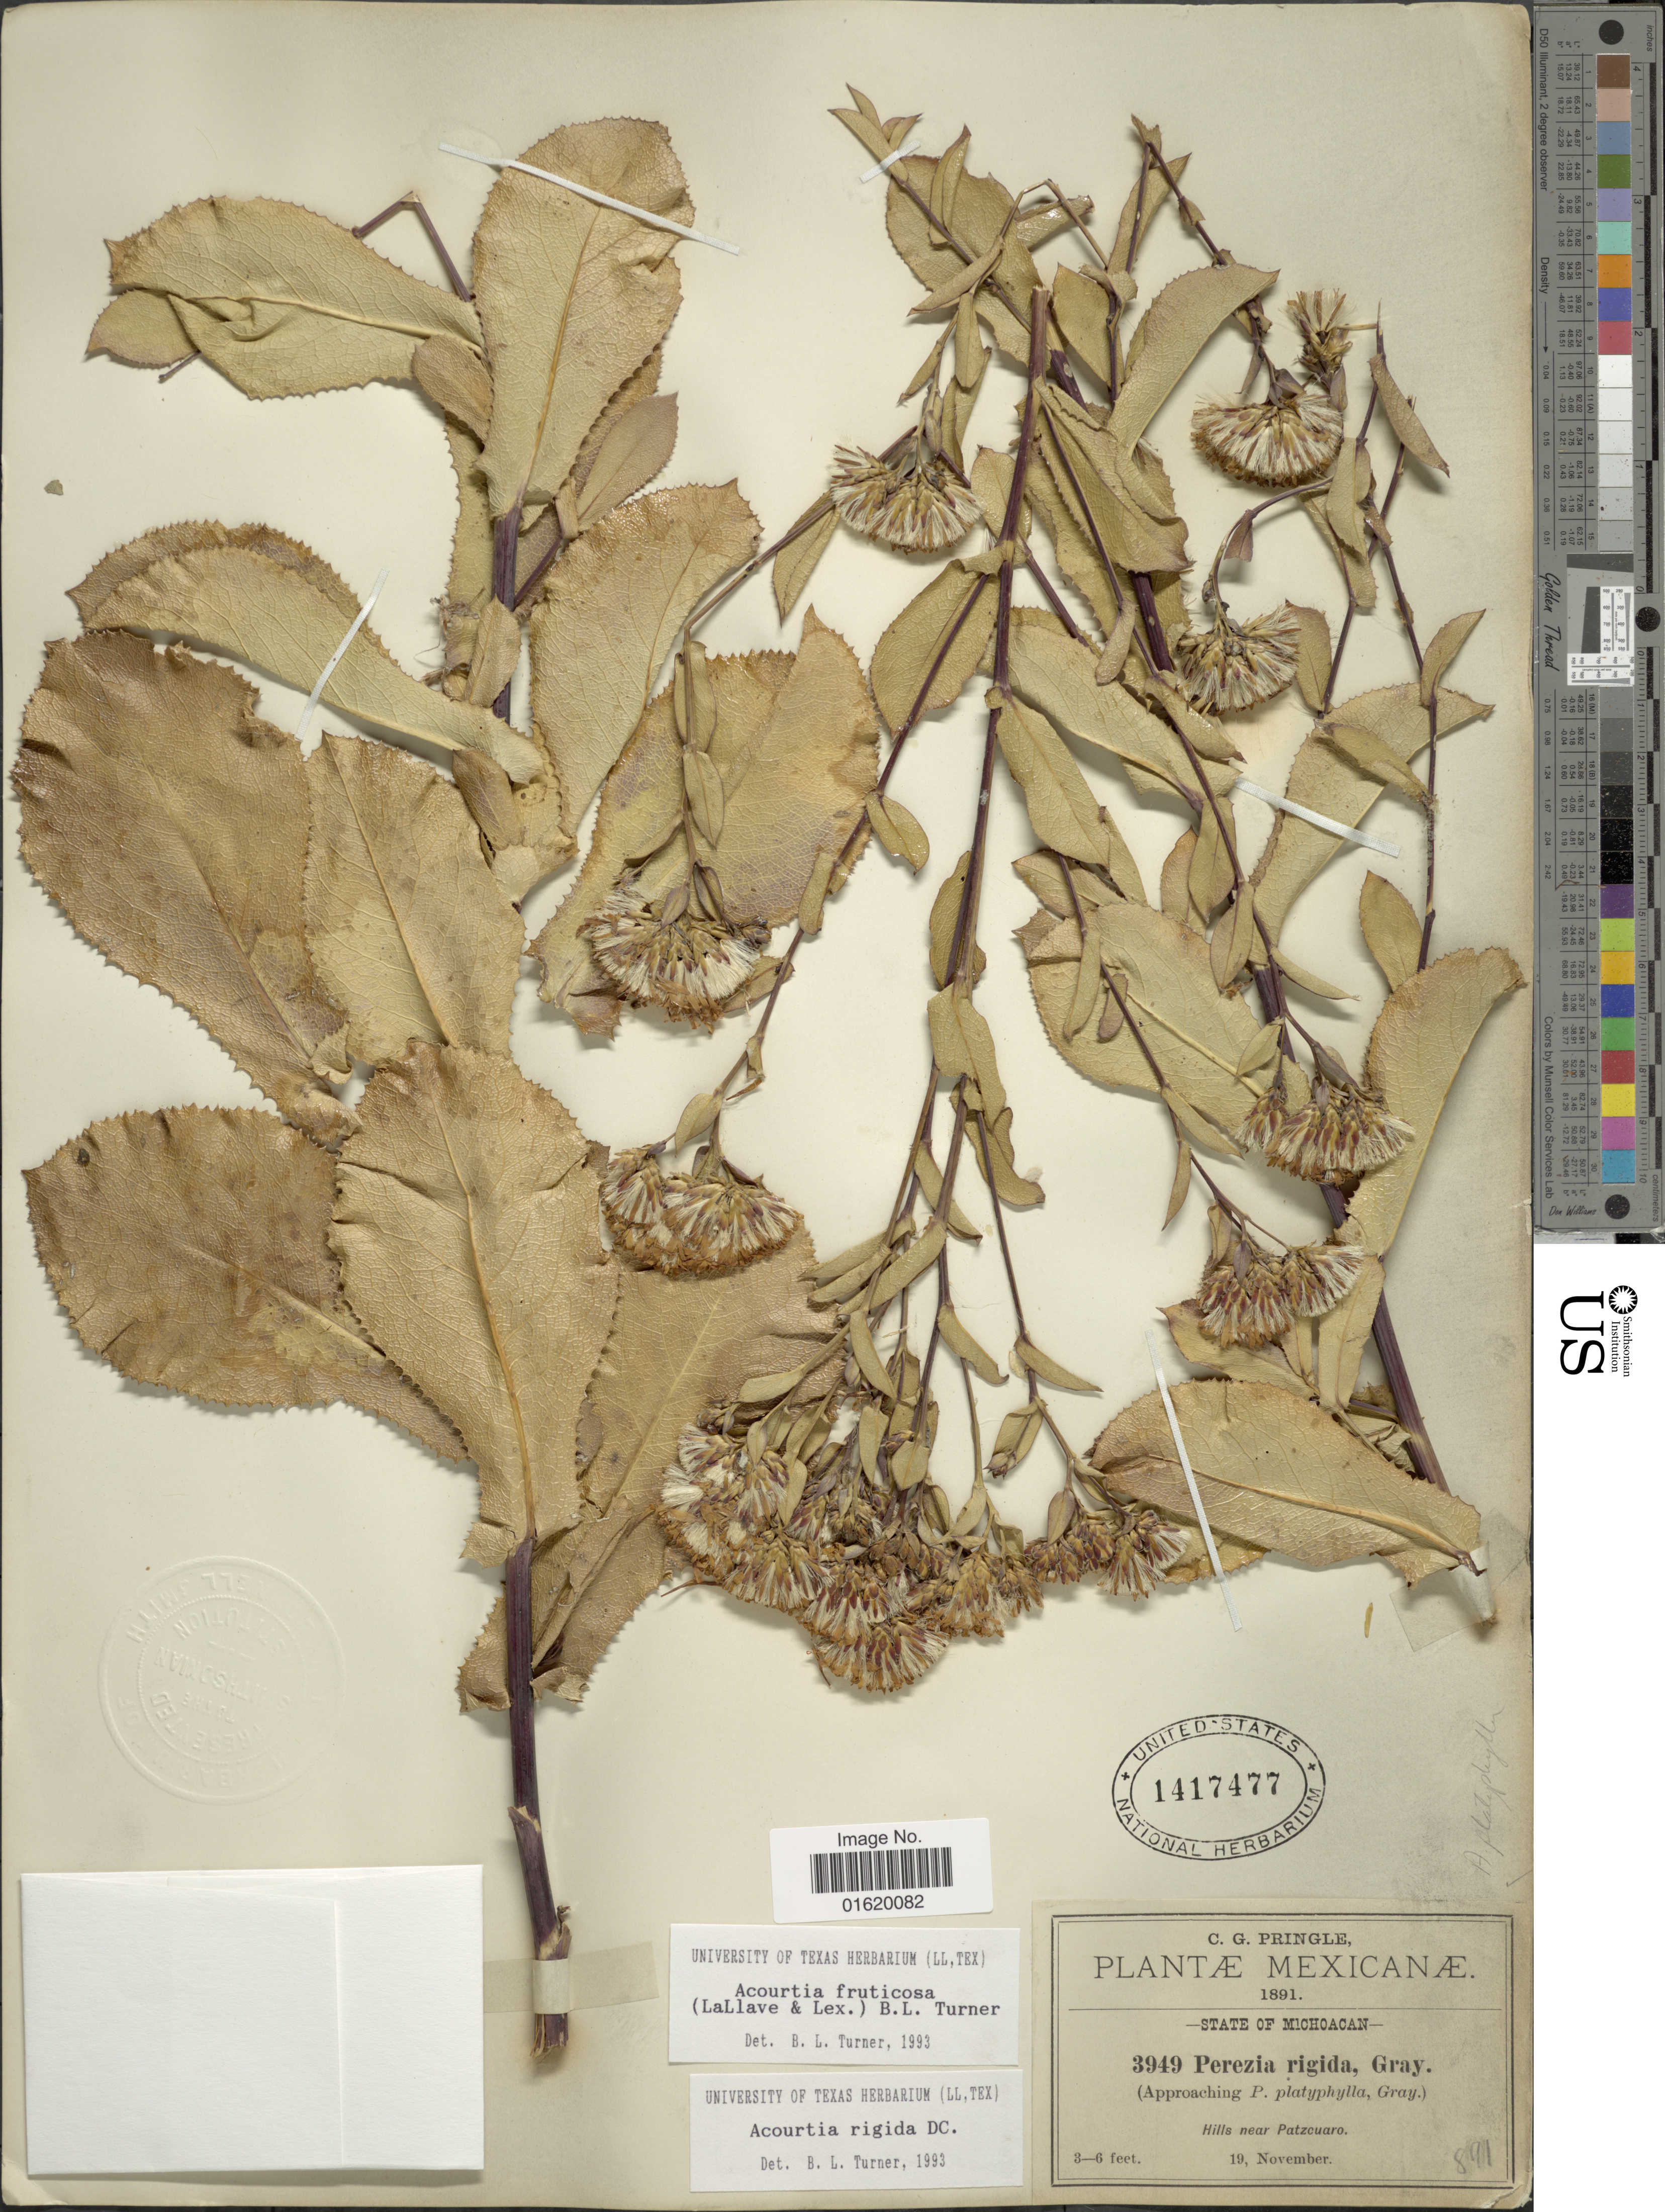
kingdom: Plantae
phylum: Tracheophyta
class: Magnoliopsida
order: Asterales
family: Asteraceae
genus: Acourtia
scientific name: Acourtia fruticosa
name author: (La Llave & Lex.) B.L. Turner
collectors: C. G. Pringle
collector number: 3949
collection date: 1891-11-19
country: Mexico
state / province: Michoacán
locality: Hills near Patzcuaro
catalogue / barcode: US 1417477